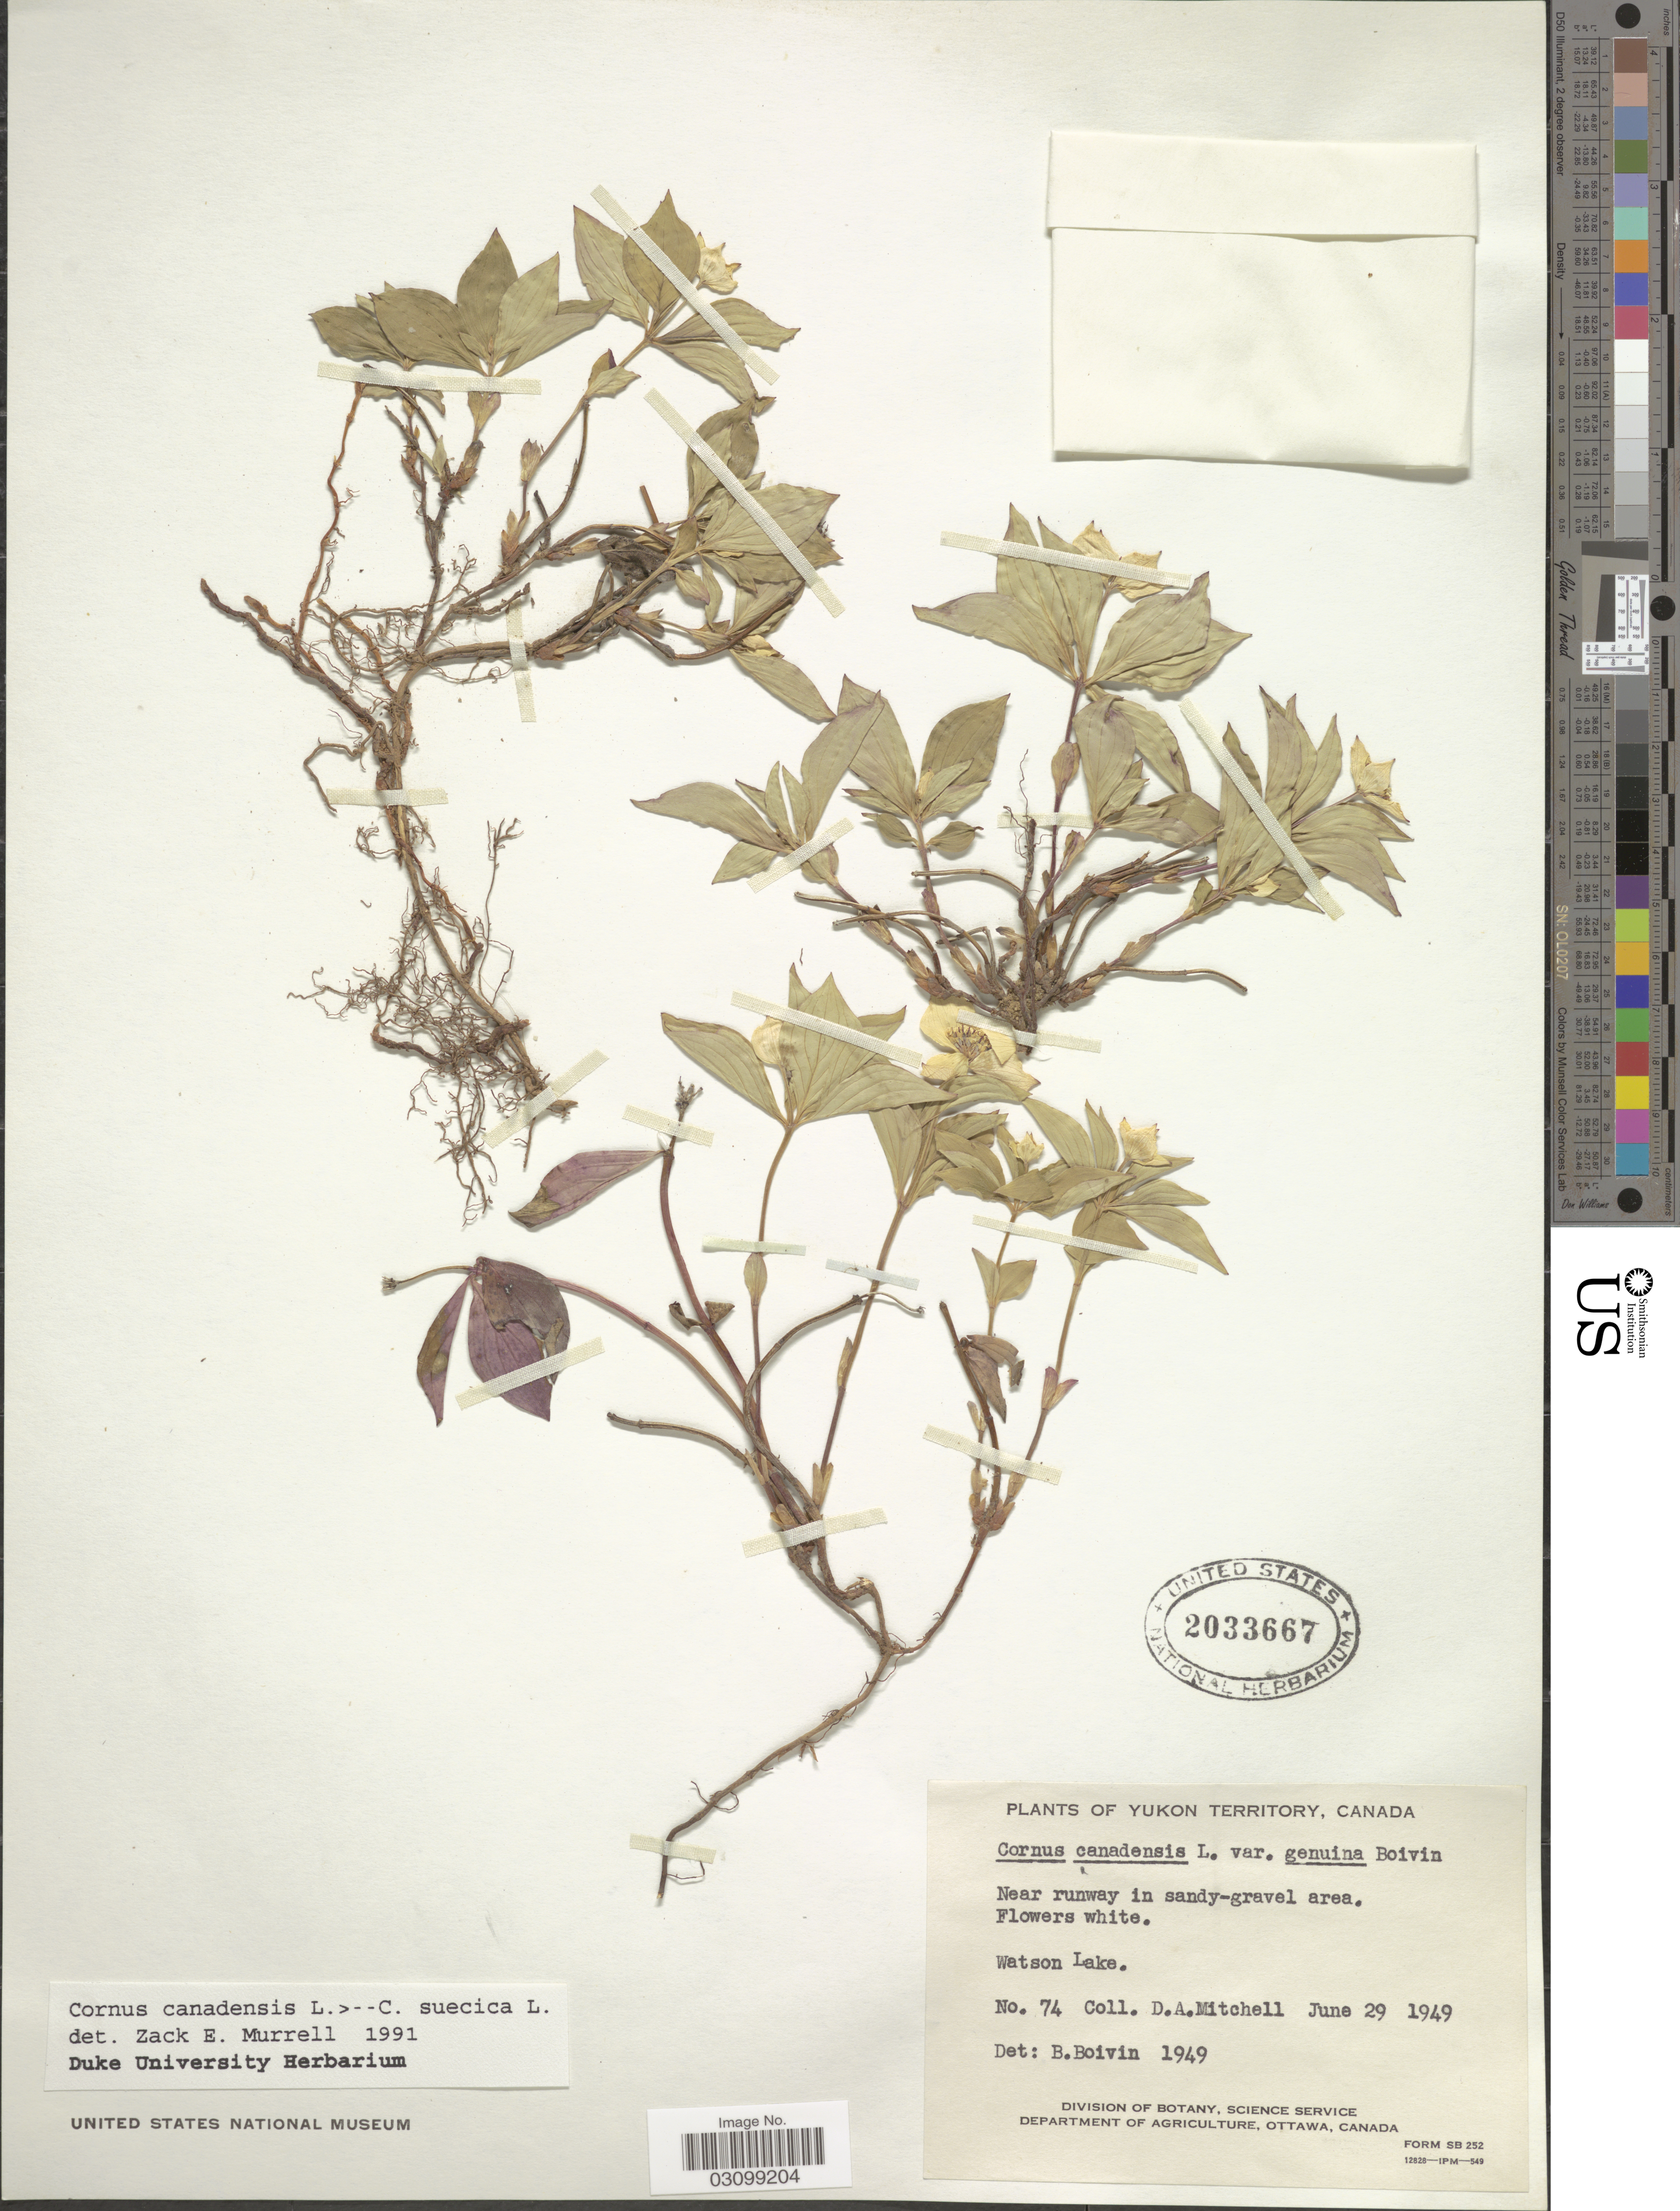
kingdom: Plantae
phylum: Tracheophyta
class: Magnoliopsida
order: Cornales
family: Cornaceae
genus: Cornus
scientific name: Cornus sp.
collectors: D. Mitchell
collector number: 74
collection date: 1949-06-29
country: Canada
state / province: Yukon Territory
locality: Near runway in sandy-gravel area. Watson Lake.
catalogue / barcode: US 2033667